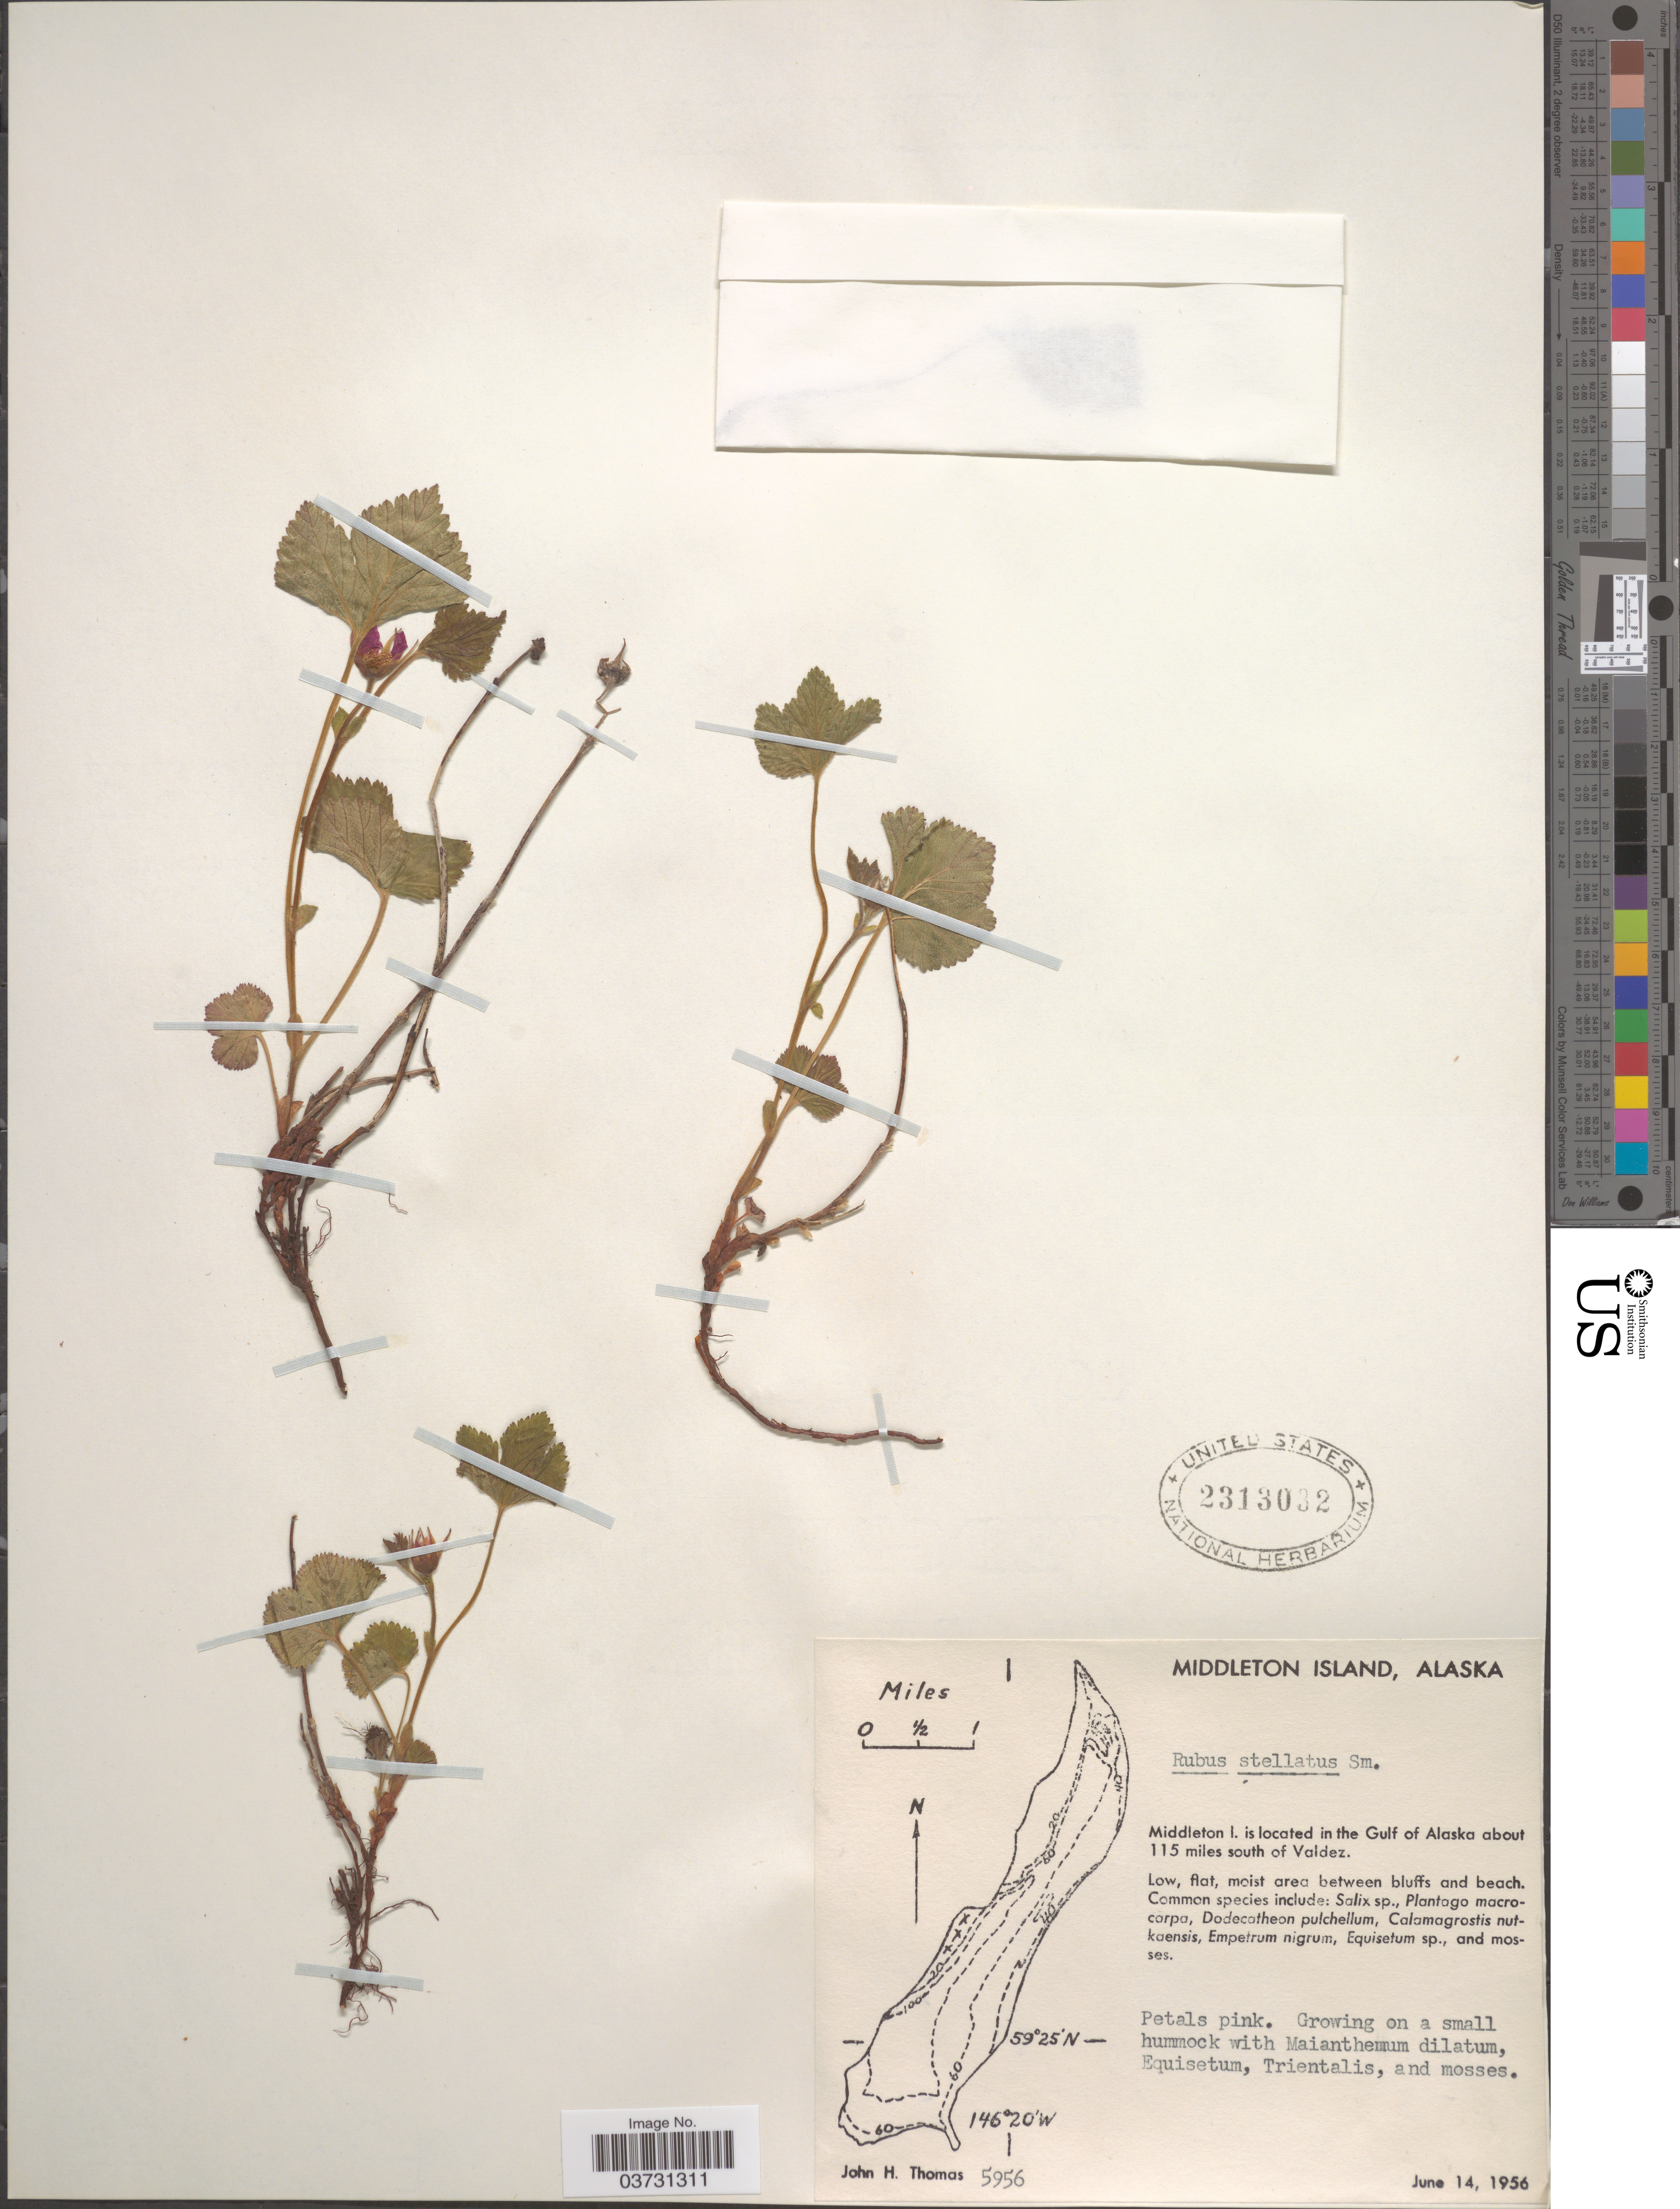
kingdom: Plantae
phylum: Tracheophyta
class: Magnoliopsida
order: Rosales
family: Rosaceae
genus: Rubus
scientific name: Rubus stellatus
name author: Sm.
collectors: J. H. Thomas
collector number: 5956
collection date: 1956-06-14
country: United States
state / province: Alaska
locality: Middleton Island. Middleton I. is located in the Gulf of Alaska about 115 miles south of Valdez.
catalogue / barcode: US 2313032